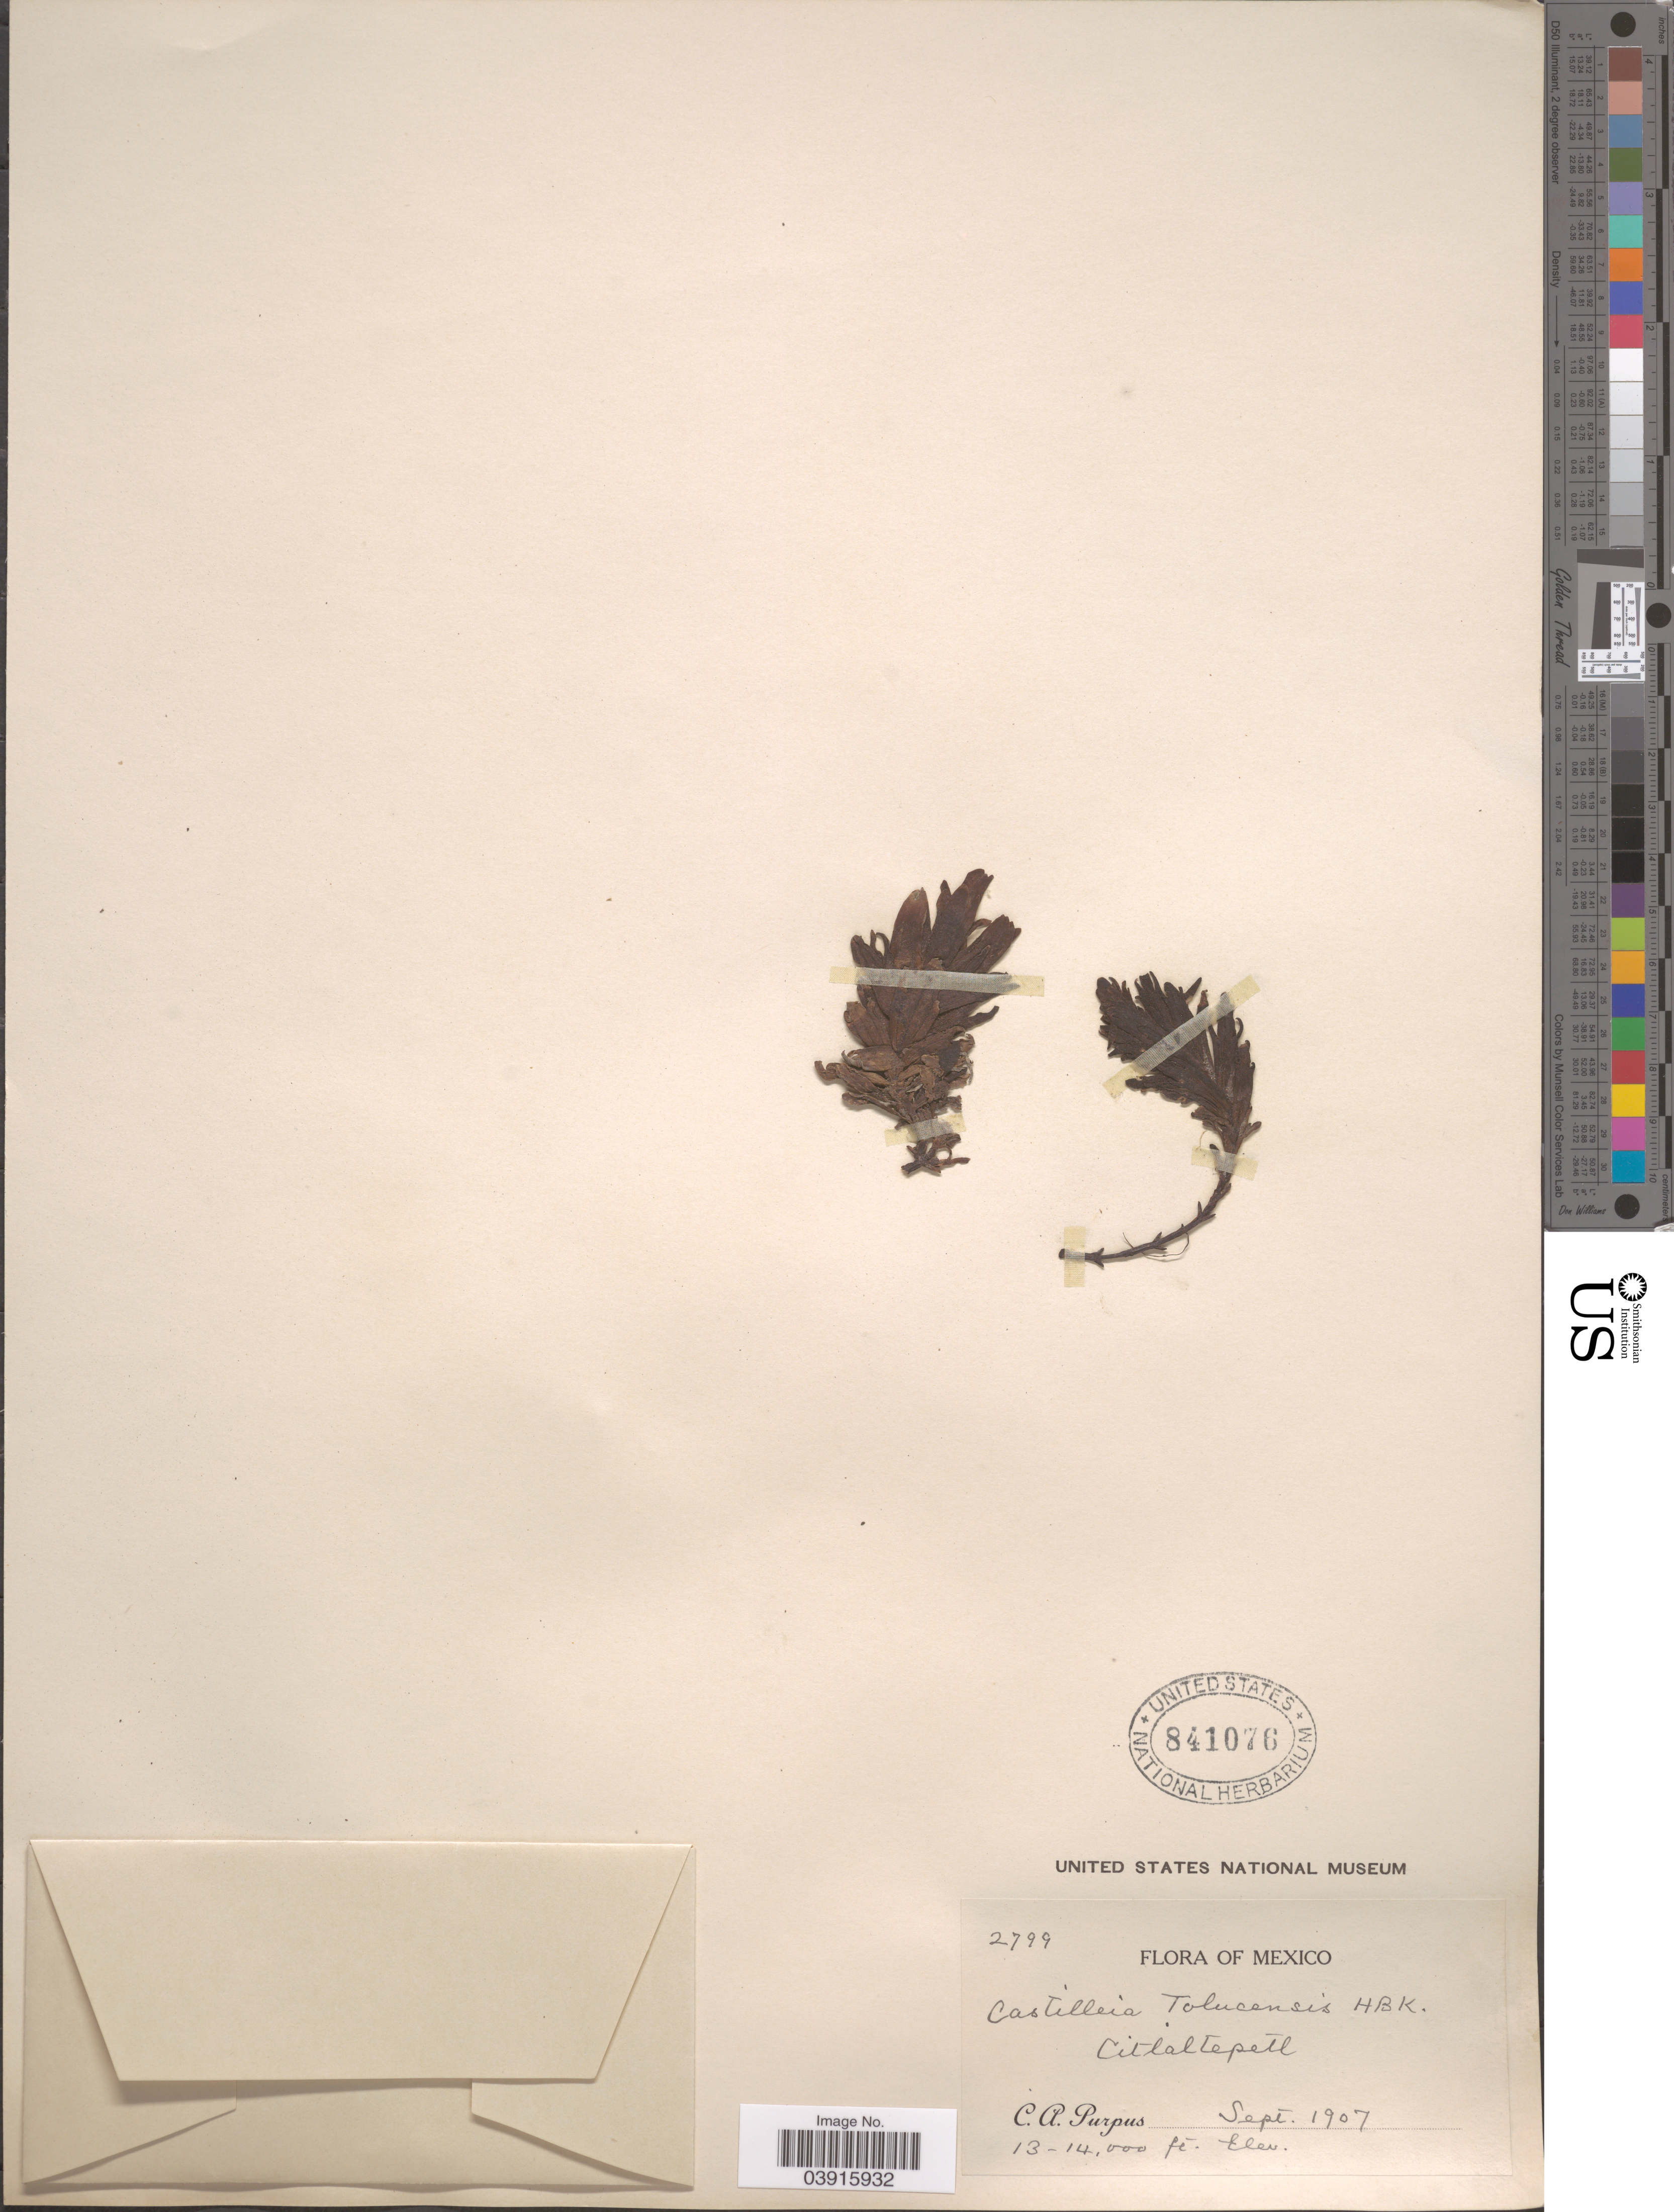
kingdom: Plantae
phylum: Tracheophyta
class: Magnoliopsida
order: Lamiales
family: Orobanchaceae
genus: Castilleja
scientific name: Castilleja toluccensis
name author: Kunth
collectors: C. A. Purpus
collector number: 2799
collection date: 1907-09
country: Mexico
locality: Citlaltepetl.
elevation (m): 3962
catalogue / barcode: US 841076